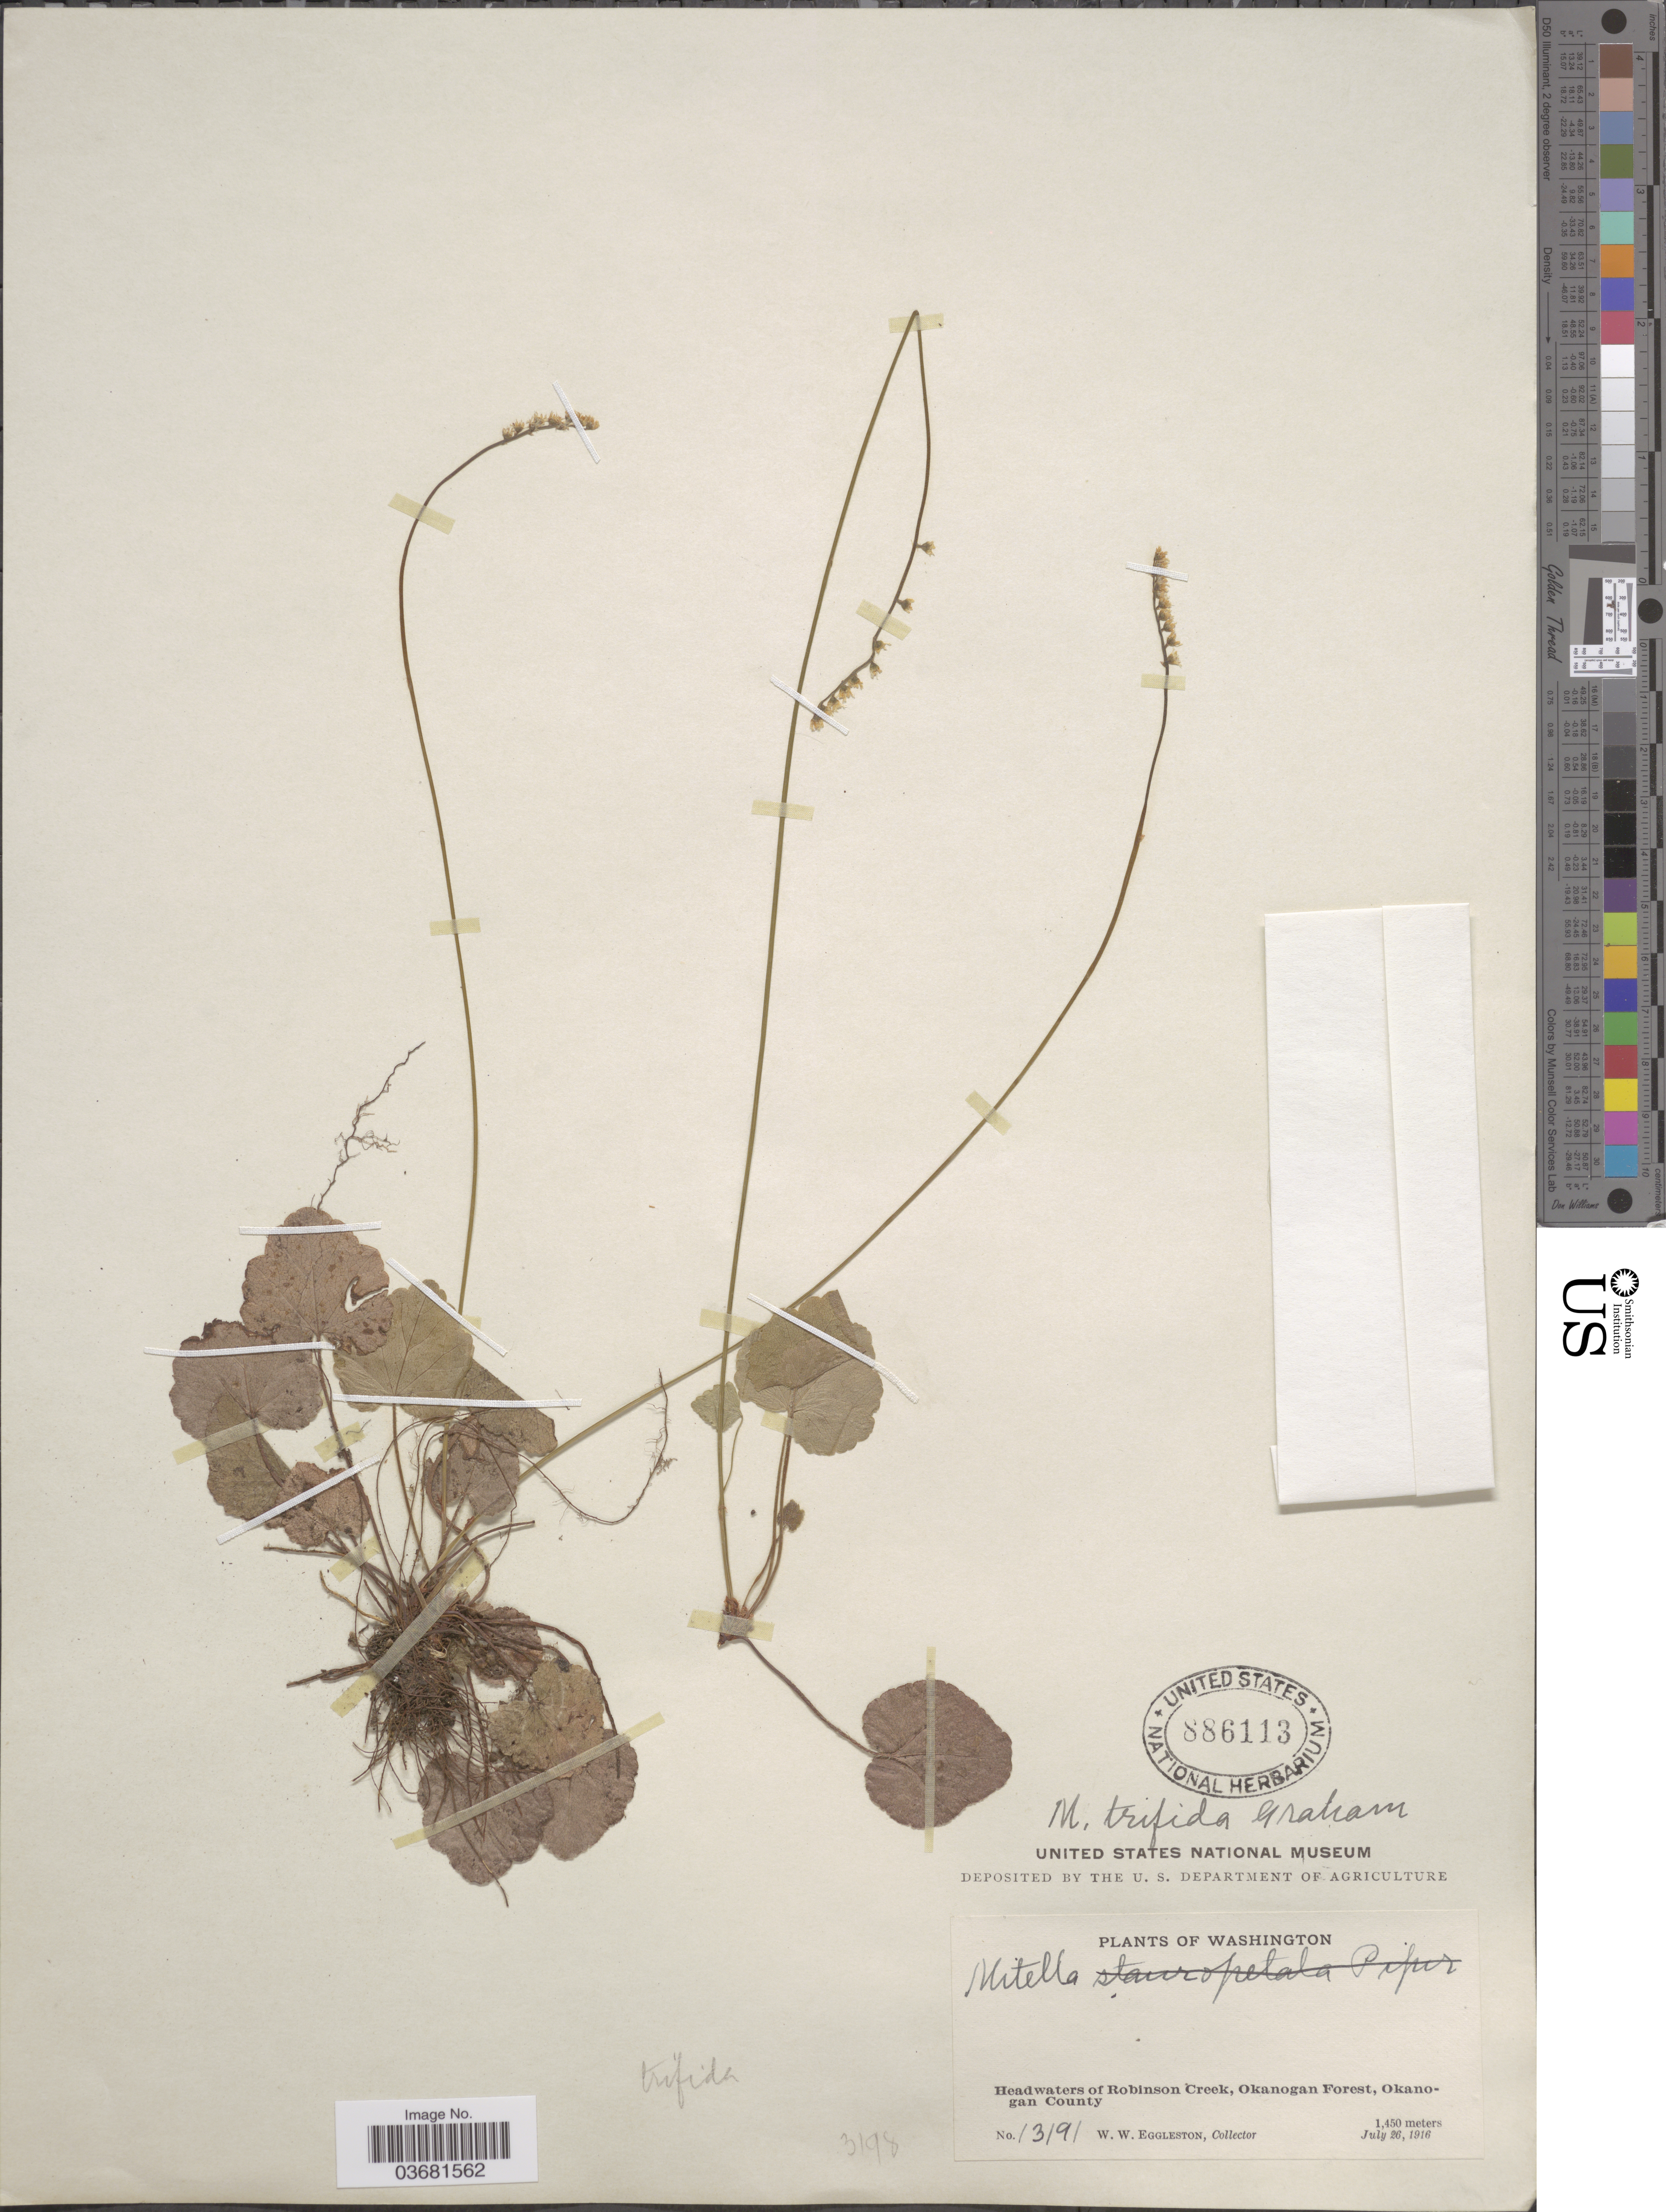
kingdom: Plantae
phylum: Tracheophyta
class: Magnoliopsida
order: Saxifragales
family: Saxifragaceae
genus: Mitella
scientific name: Mitella trifida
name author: Graham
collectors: W. W. Eggleston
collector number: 13191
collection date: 1916-07-26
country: United States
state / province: Washington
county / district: Okanogan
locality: Headwaters of Robinson Creek, Okanogan Forest, Okanogan County.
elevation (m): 1450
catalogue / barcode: US 886113